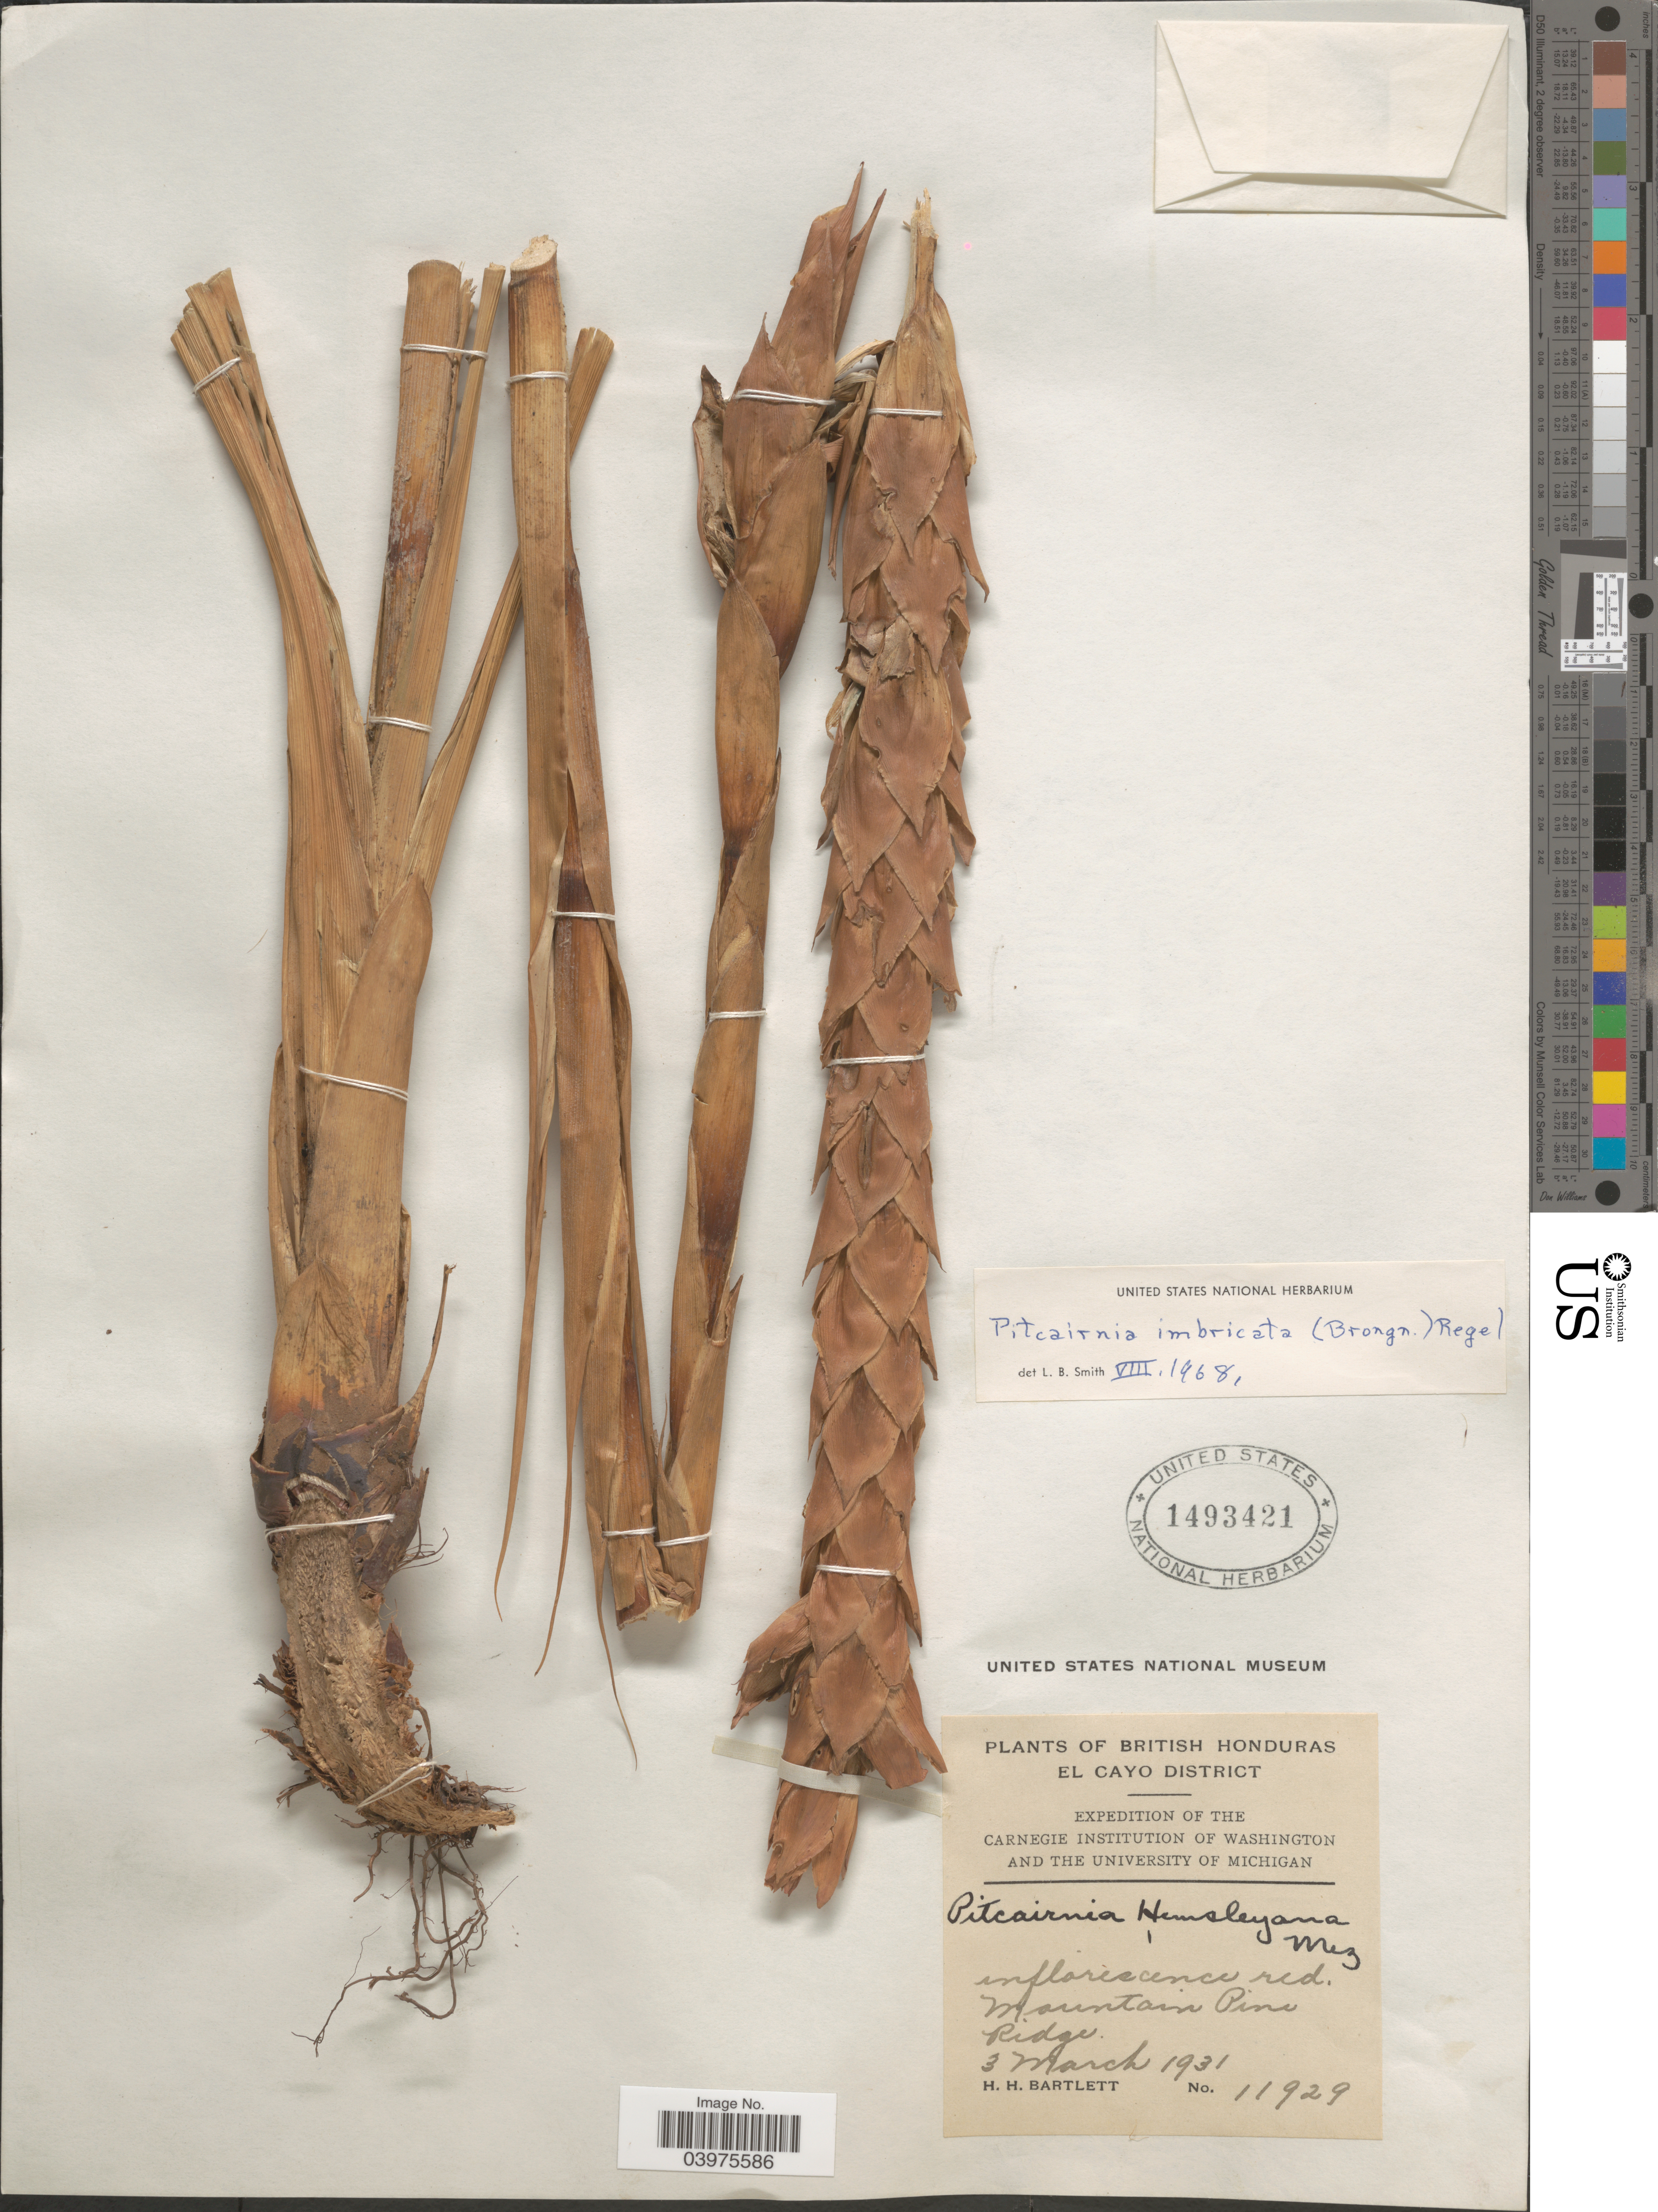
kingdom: Plantae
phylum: Tracheophyta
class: Liliopsida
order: Poales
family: Bromeliaceae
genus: Pitcairnia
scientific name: Pitcairnia imbricata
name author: (Brongn.) Regel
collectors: H. H. Bartlett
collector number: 11929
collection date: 1931-03-03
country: Belize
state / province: Cayo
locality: British Honduras. El Cayo District. Mountain Pine Ridge.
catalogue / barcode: US 1493421